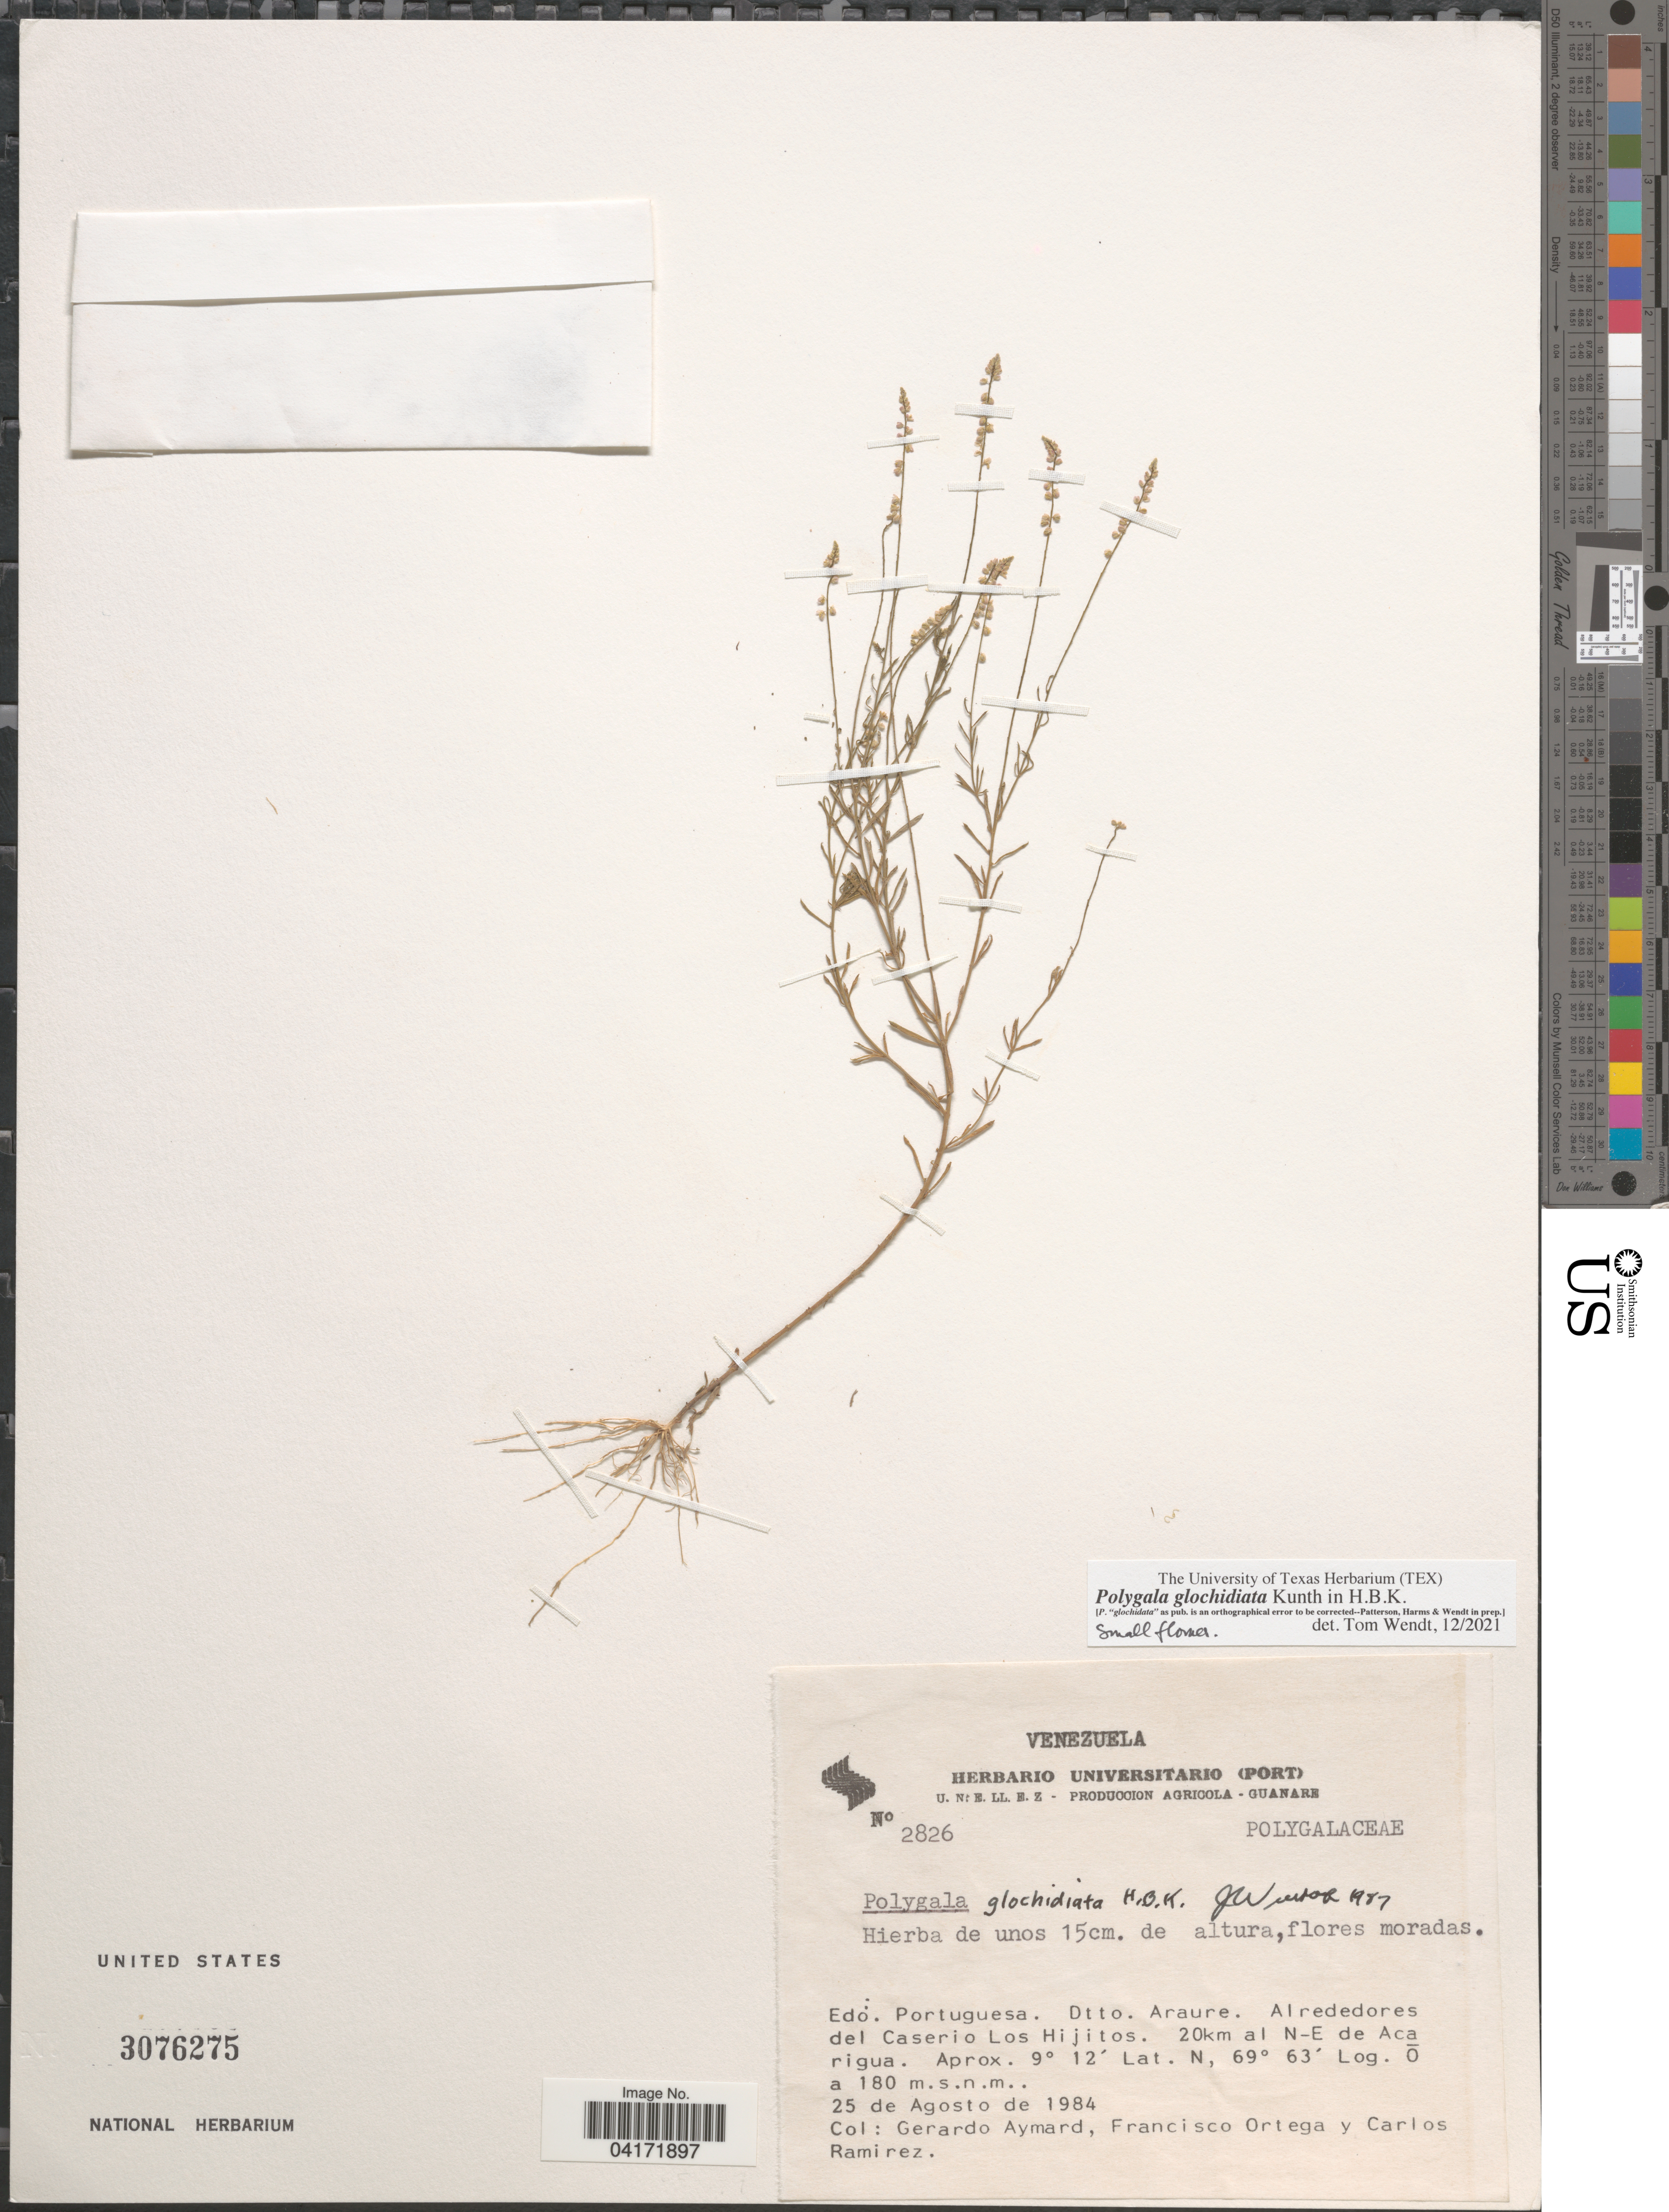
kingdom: Plantae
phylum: Tracheophyta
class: Magnoliopsida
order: Fabales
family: Polygalaceae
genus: Polygala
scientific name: Polygala glochidiata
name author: Kunth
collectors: G. A. Aymard, F. J. Ortega & Carlos Ramírez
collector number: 2826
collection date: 1984-08-25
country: Venezuela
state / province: Portuguesa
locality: Dtto. Araure. Alrededores del Caserio Los Hijitos. 20km al N-E de Acarigua.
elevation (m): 180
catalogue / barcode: US 3076275